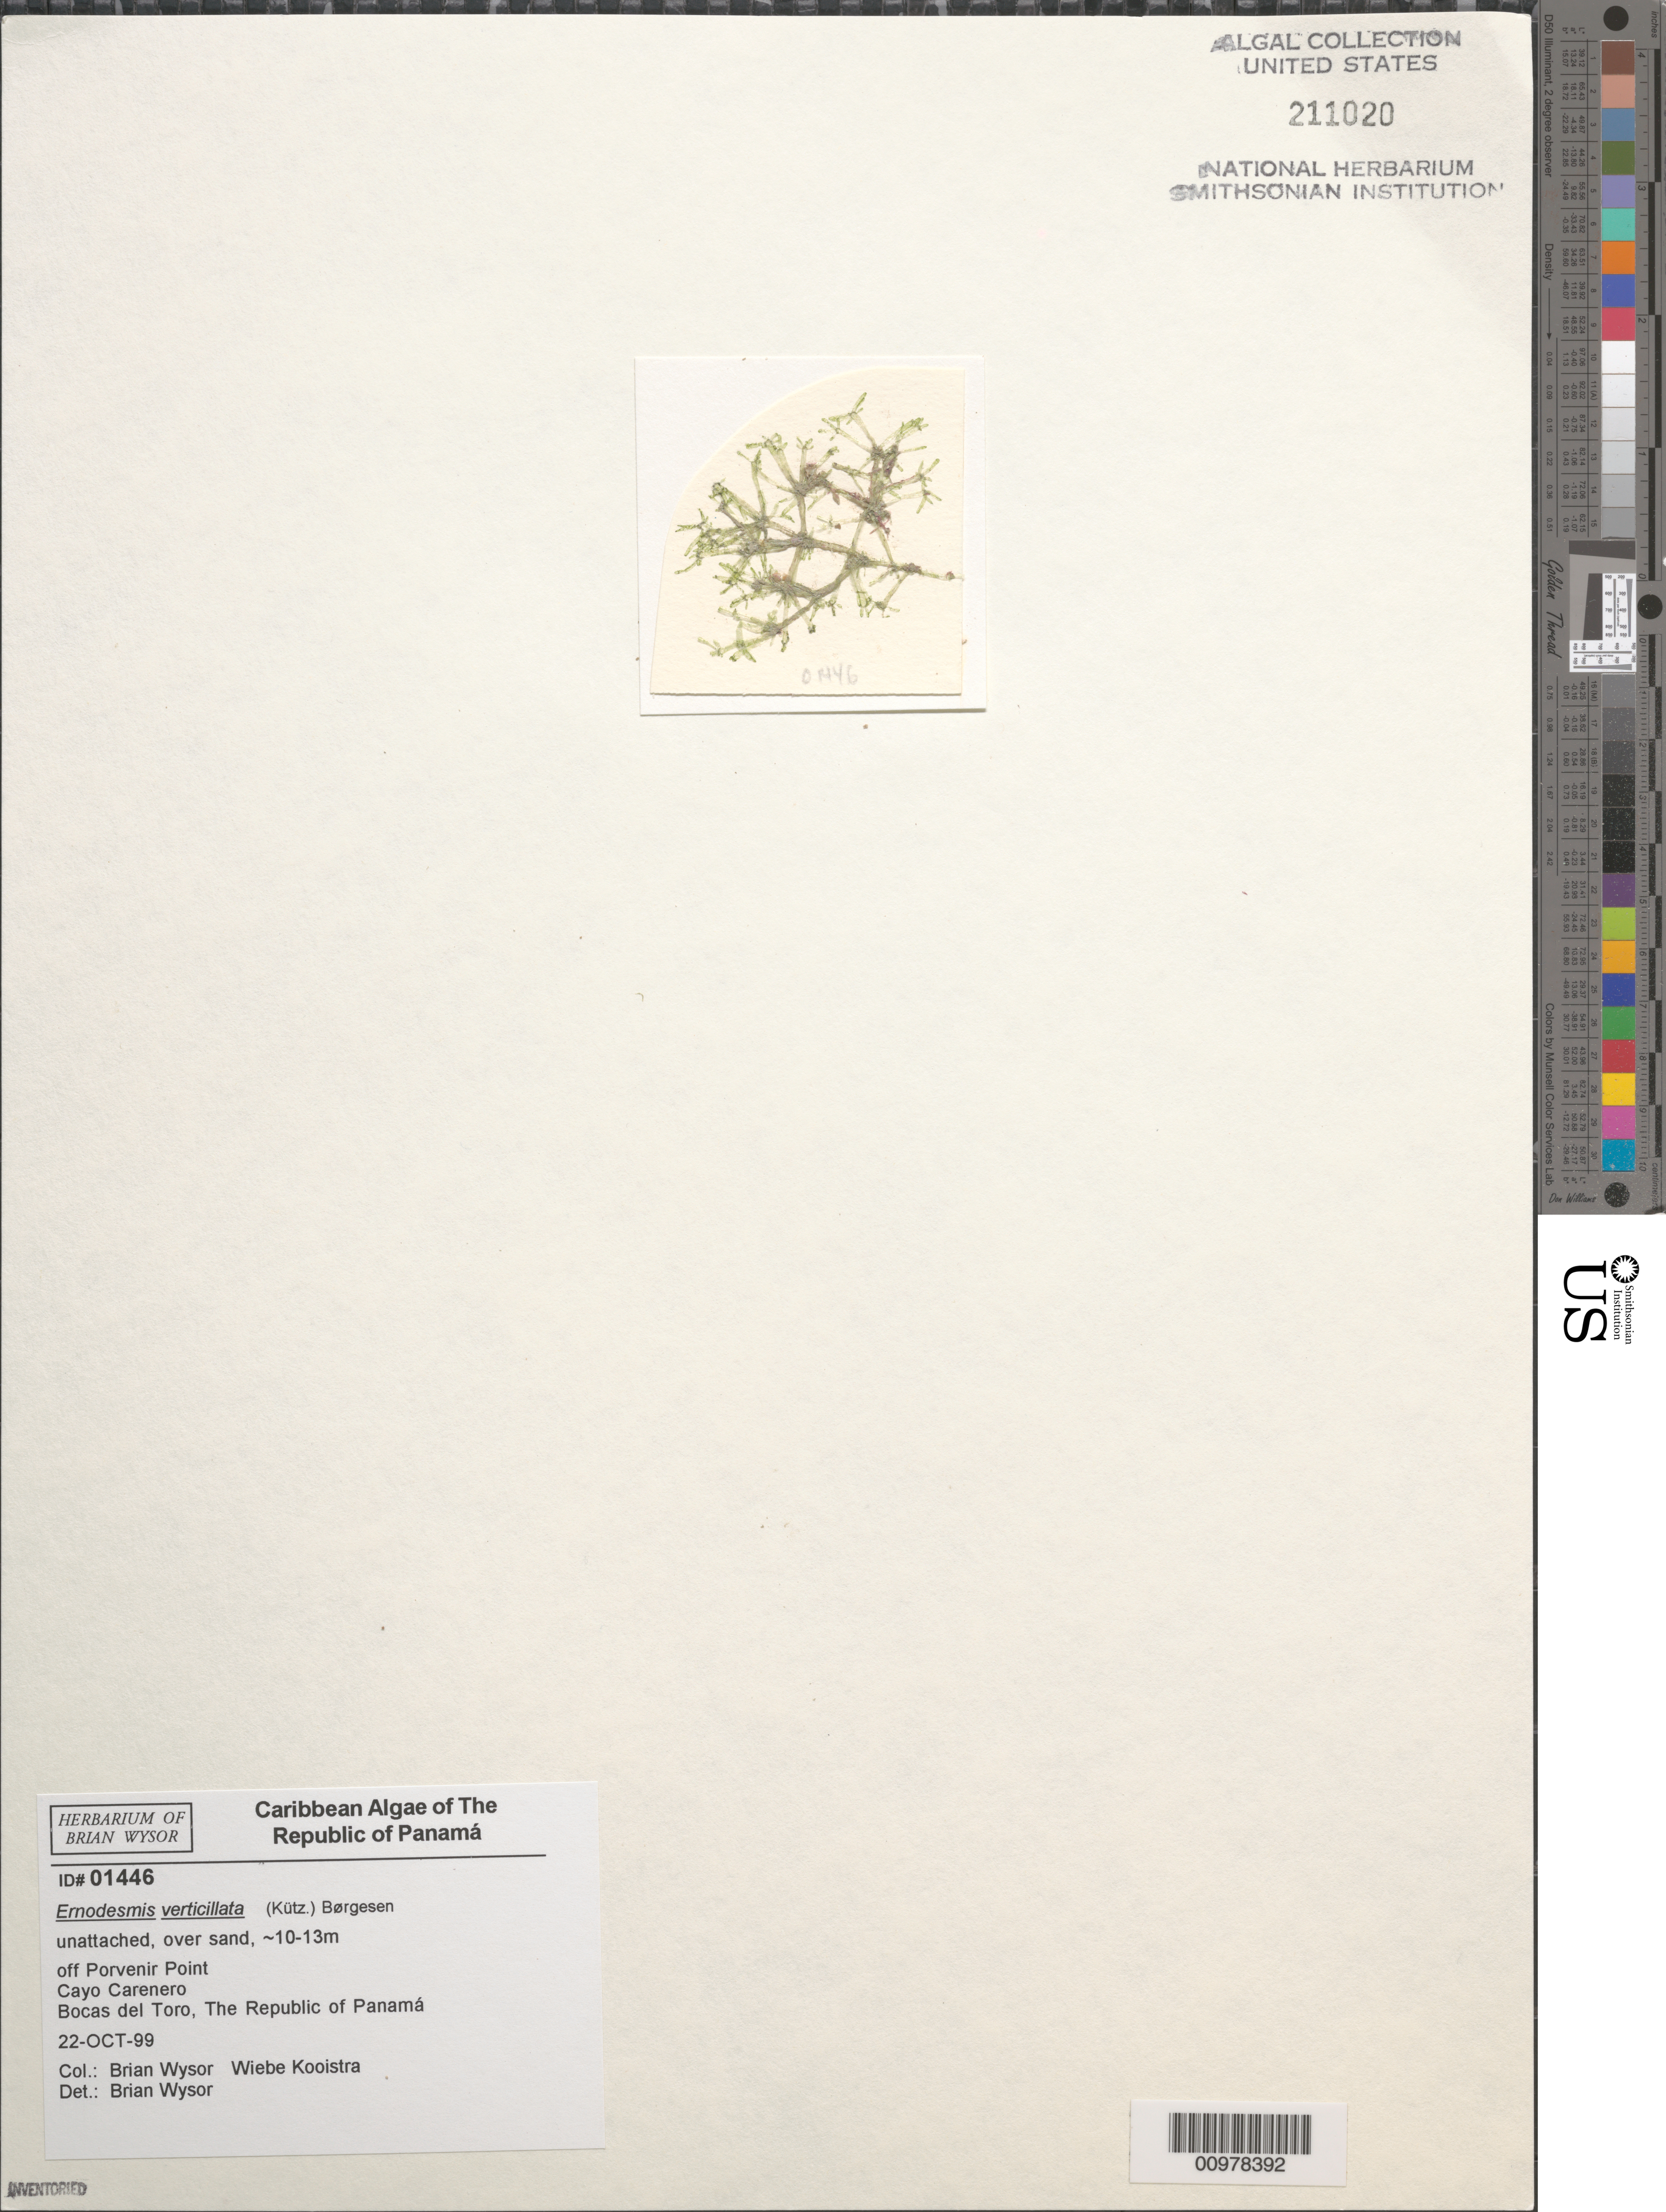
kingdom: Plantae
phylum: Chlorophyta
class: Ulvophyceae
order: Siphonocladales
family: Siphonocladaceae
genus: Ernodesmis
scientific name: Ernodesmis verticillata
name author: (Kütz.) Børgesen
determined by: Wysor, B.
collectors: B. Wysor & W. Kooistra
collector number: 01446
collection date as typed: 22 Oct 1999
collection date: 1999-10-22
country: Panama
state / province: Bocas del Toro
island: Cayo Carenero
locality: Off Porvenir Point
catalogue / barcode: US 211020